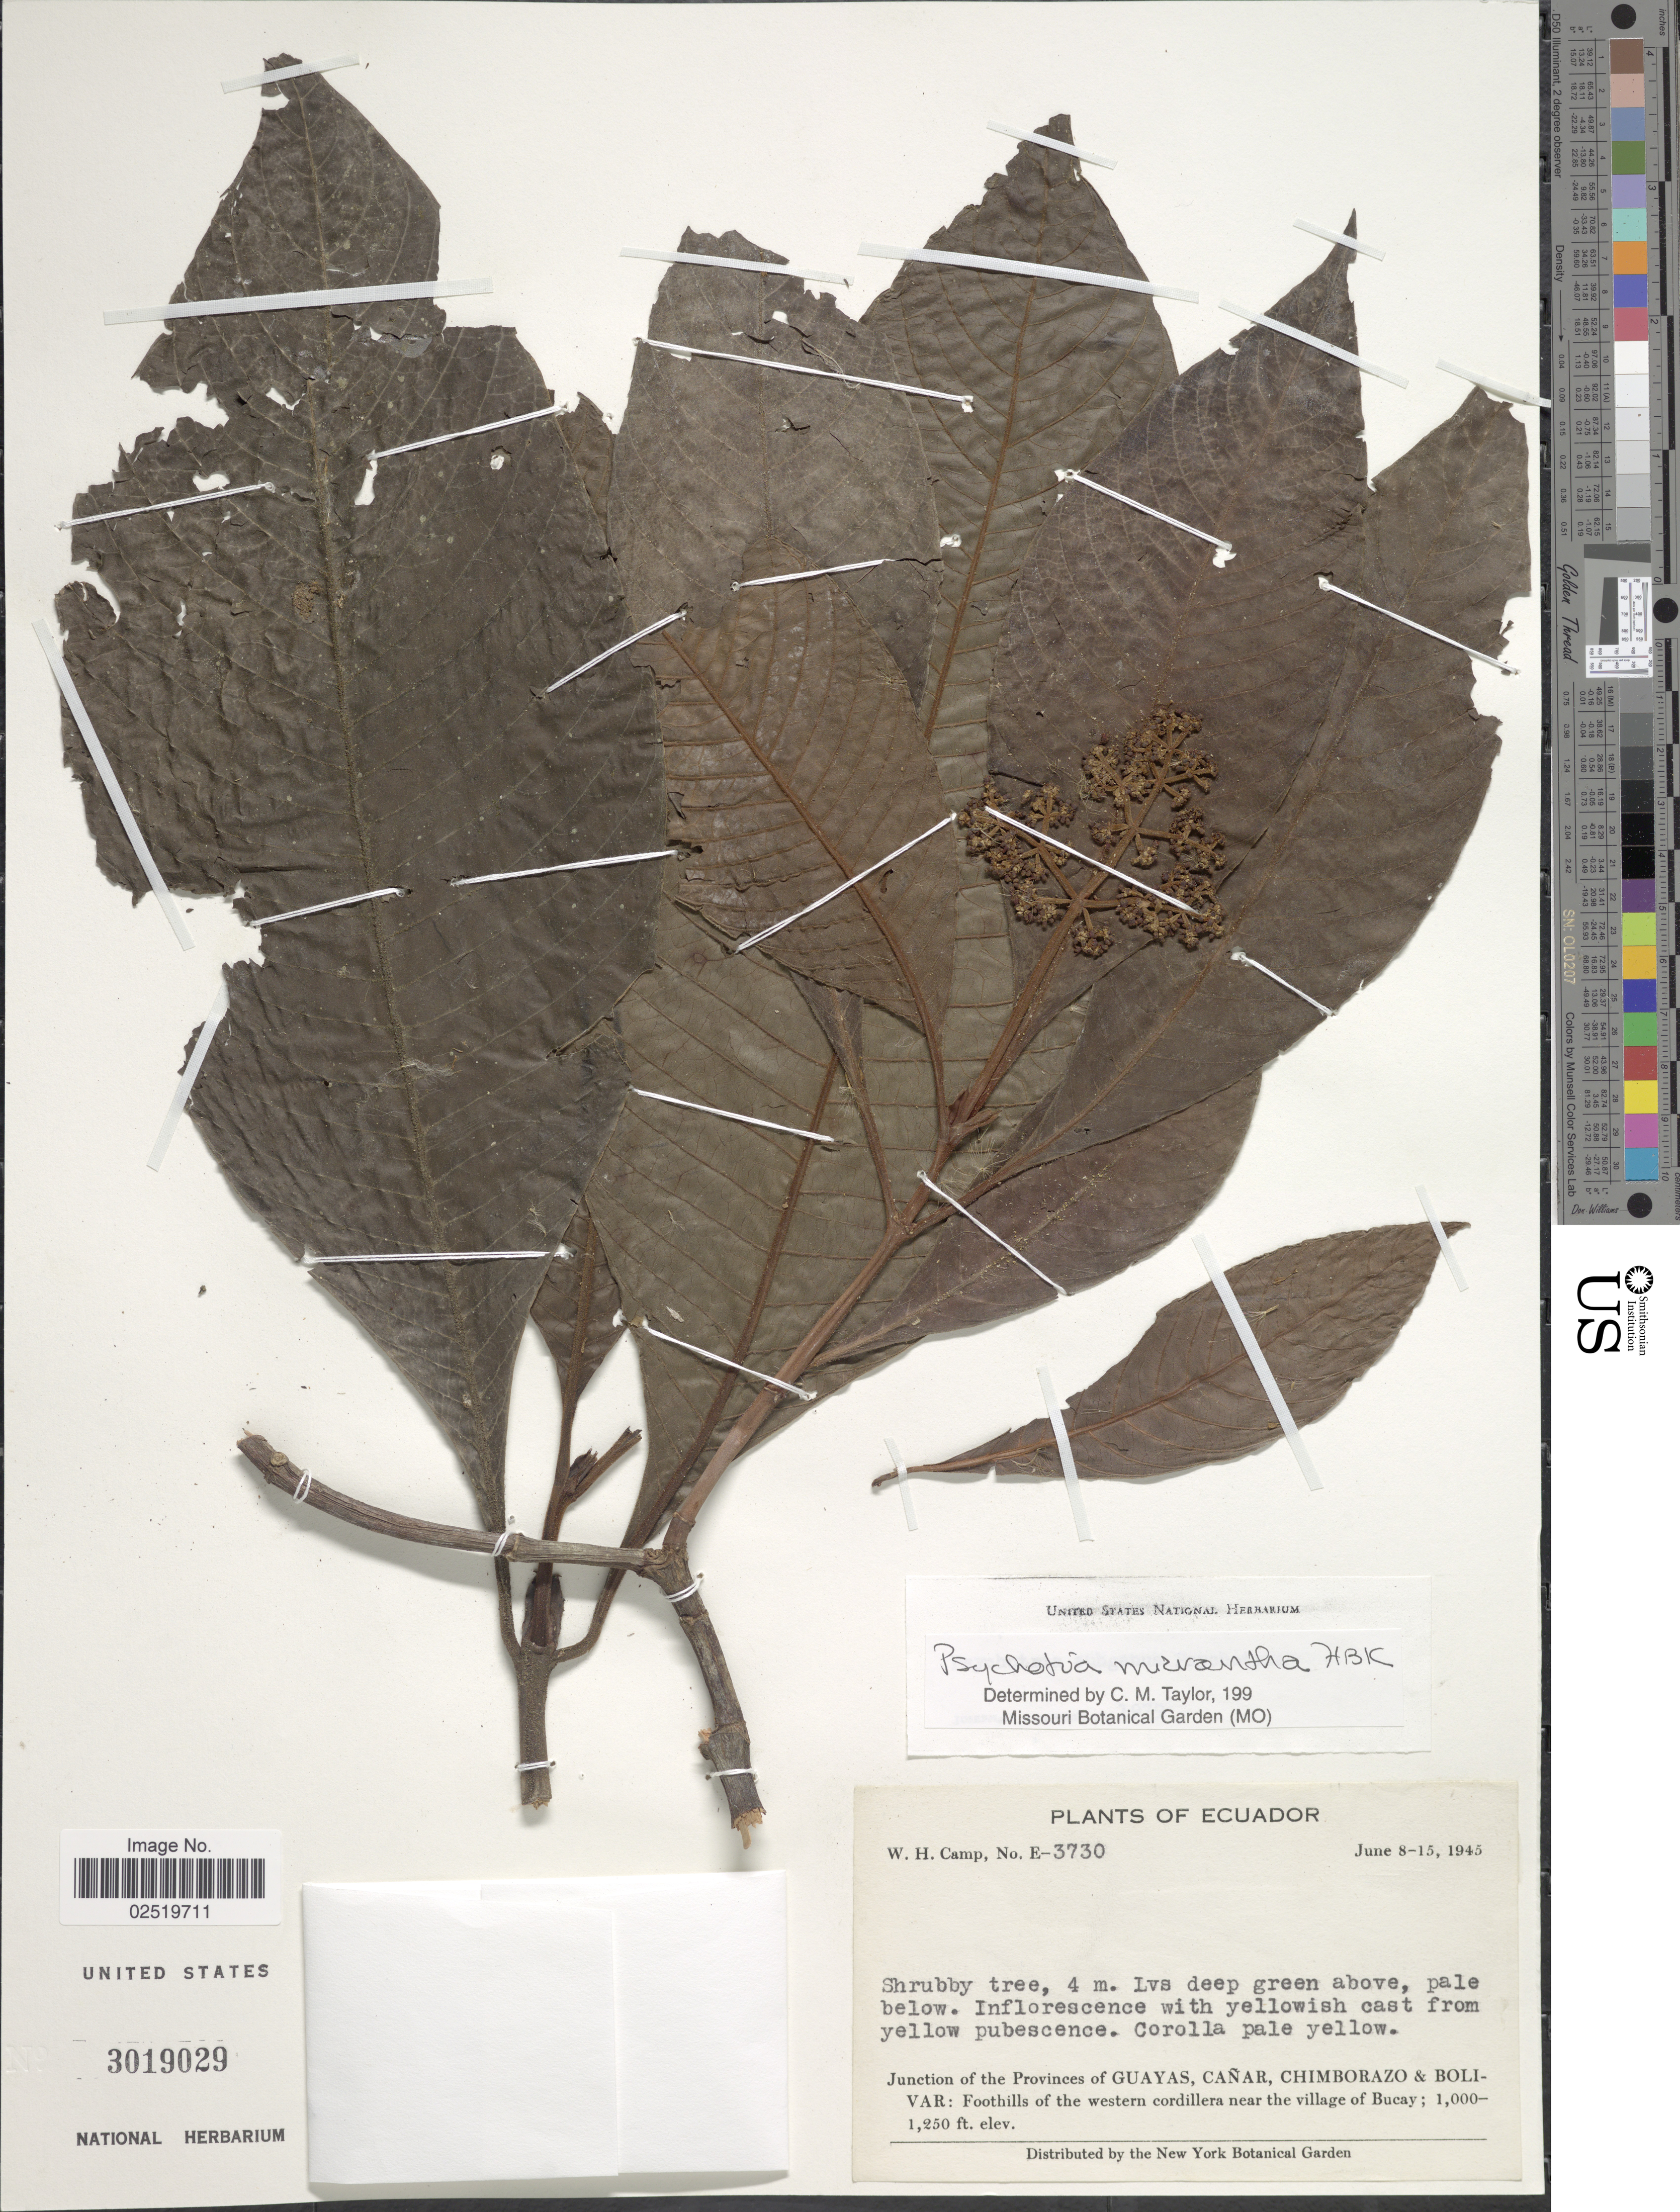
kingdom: Plantae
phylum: Tracheophyta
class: Magnoliopsida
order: Gentianales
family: Rubiaceae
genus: Psychotria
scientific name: Psychotria micrantha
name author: Kunth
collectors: W. H. Camp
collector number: E-3730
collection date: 1945-06-08/1945-06-15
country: Ecuador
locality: Junction of the Provinces of Guayas, Canar, Chimborazo & Bolivar: Foothills of the western cordillera near the village of Bucay.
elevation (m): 305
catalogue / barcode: US 3019029